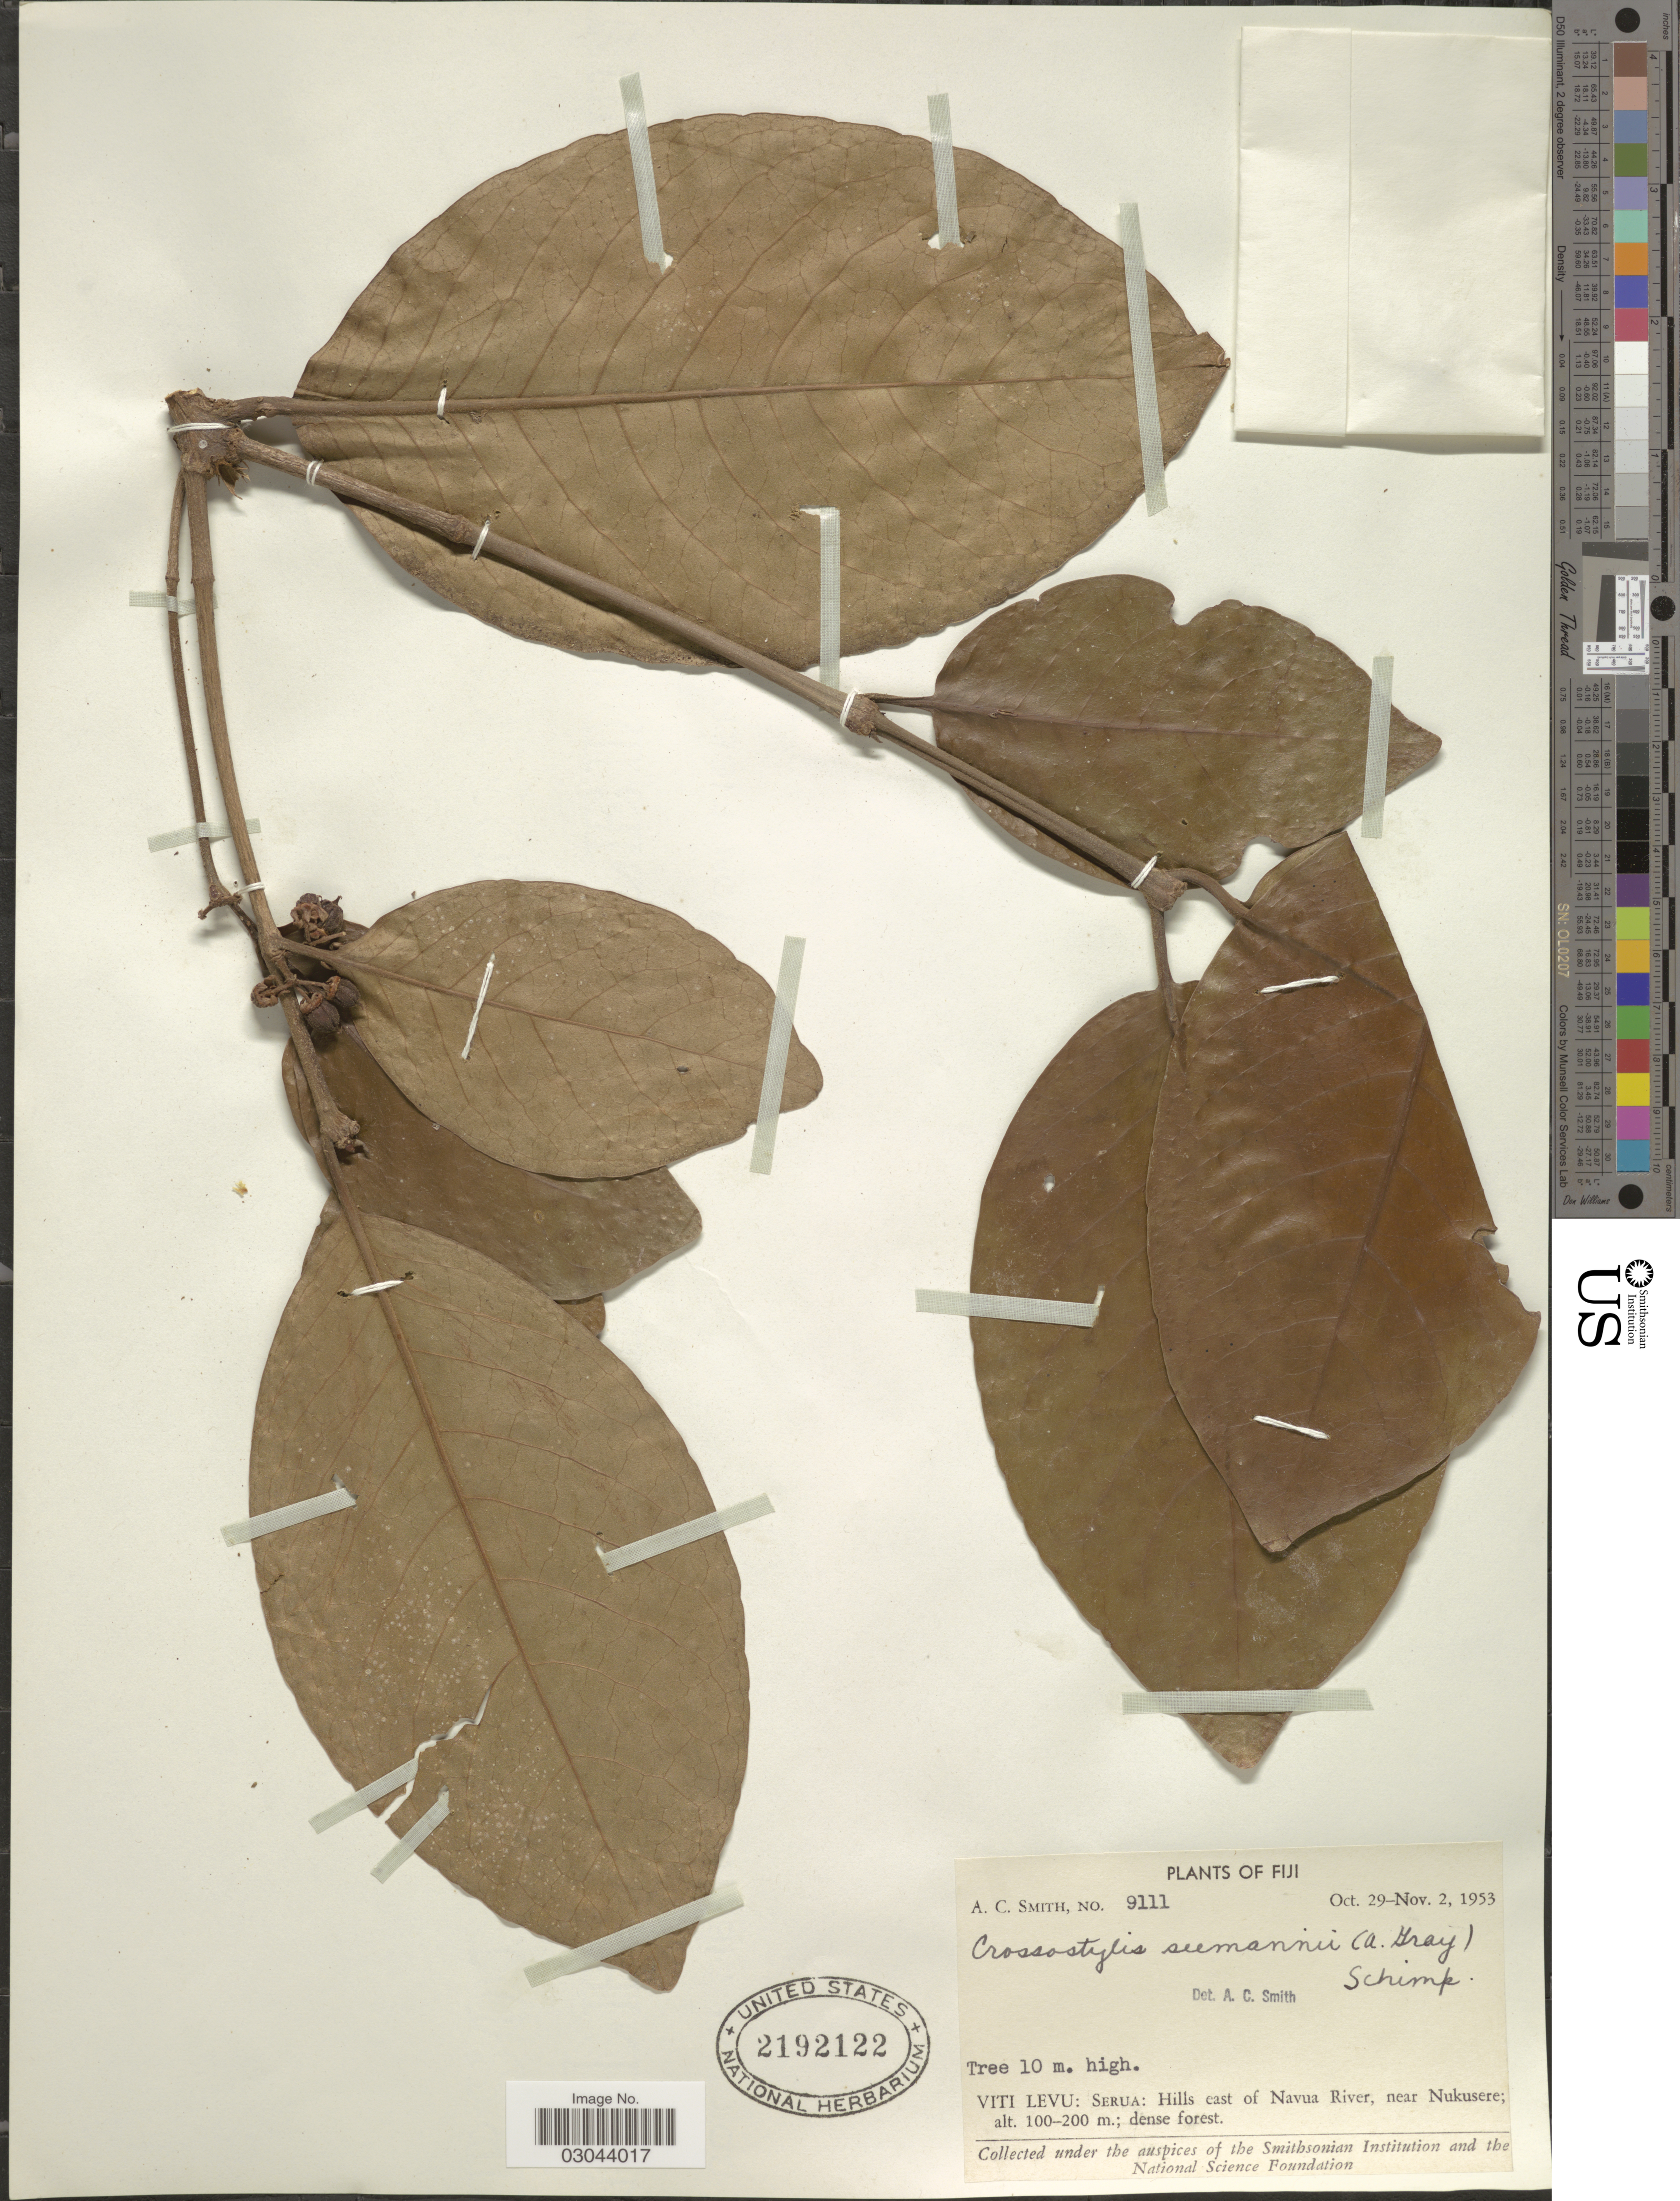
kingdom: Plantae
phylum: Tracheophyta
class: Magnoliopsida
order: Malpighiales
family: Rhizophoraceae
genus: Crossostylis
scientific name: Crossostylis seemannii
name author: (A. Gray) A. Schimp.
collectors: A. C. Smith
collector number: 9111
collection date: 1953-10-29/1953-11-02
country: Fiji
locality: Viti Levu: Serua: Hills east of Navua River, near Nukusere.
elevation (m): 100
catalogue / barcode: US 2192122